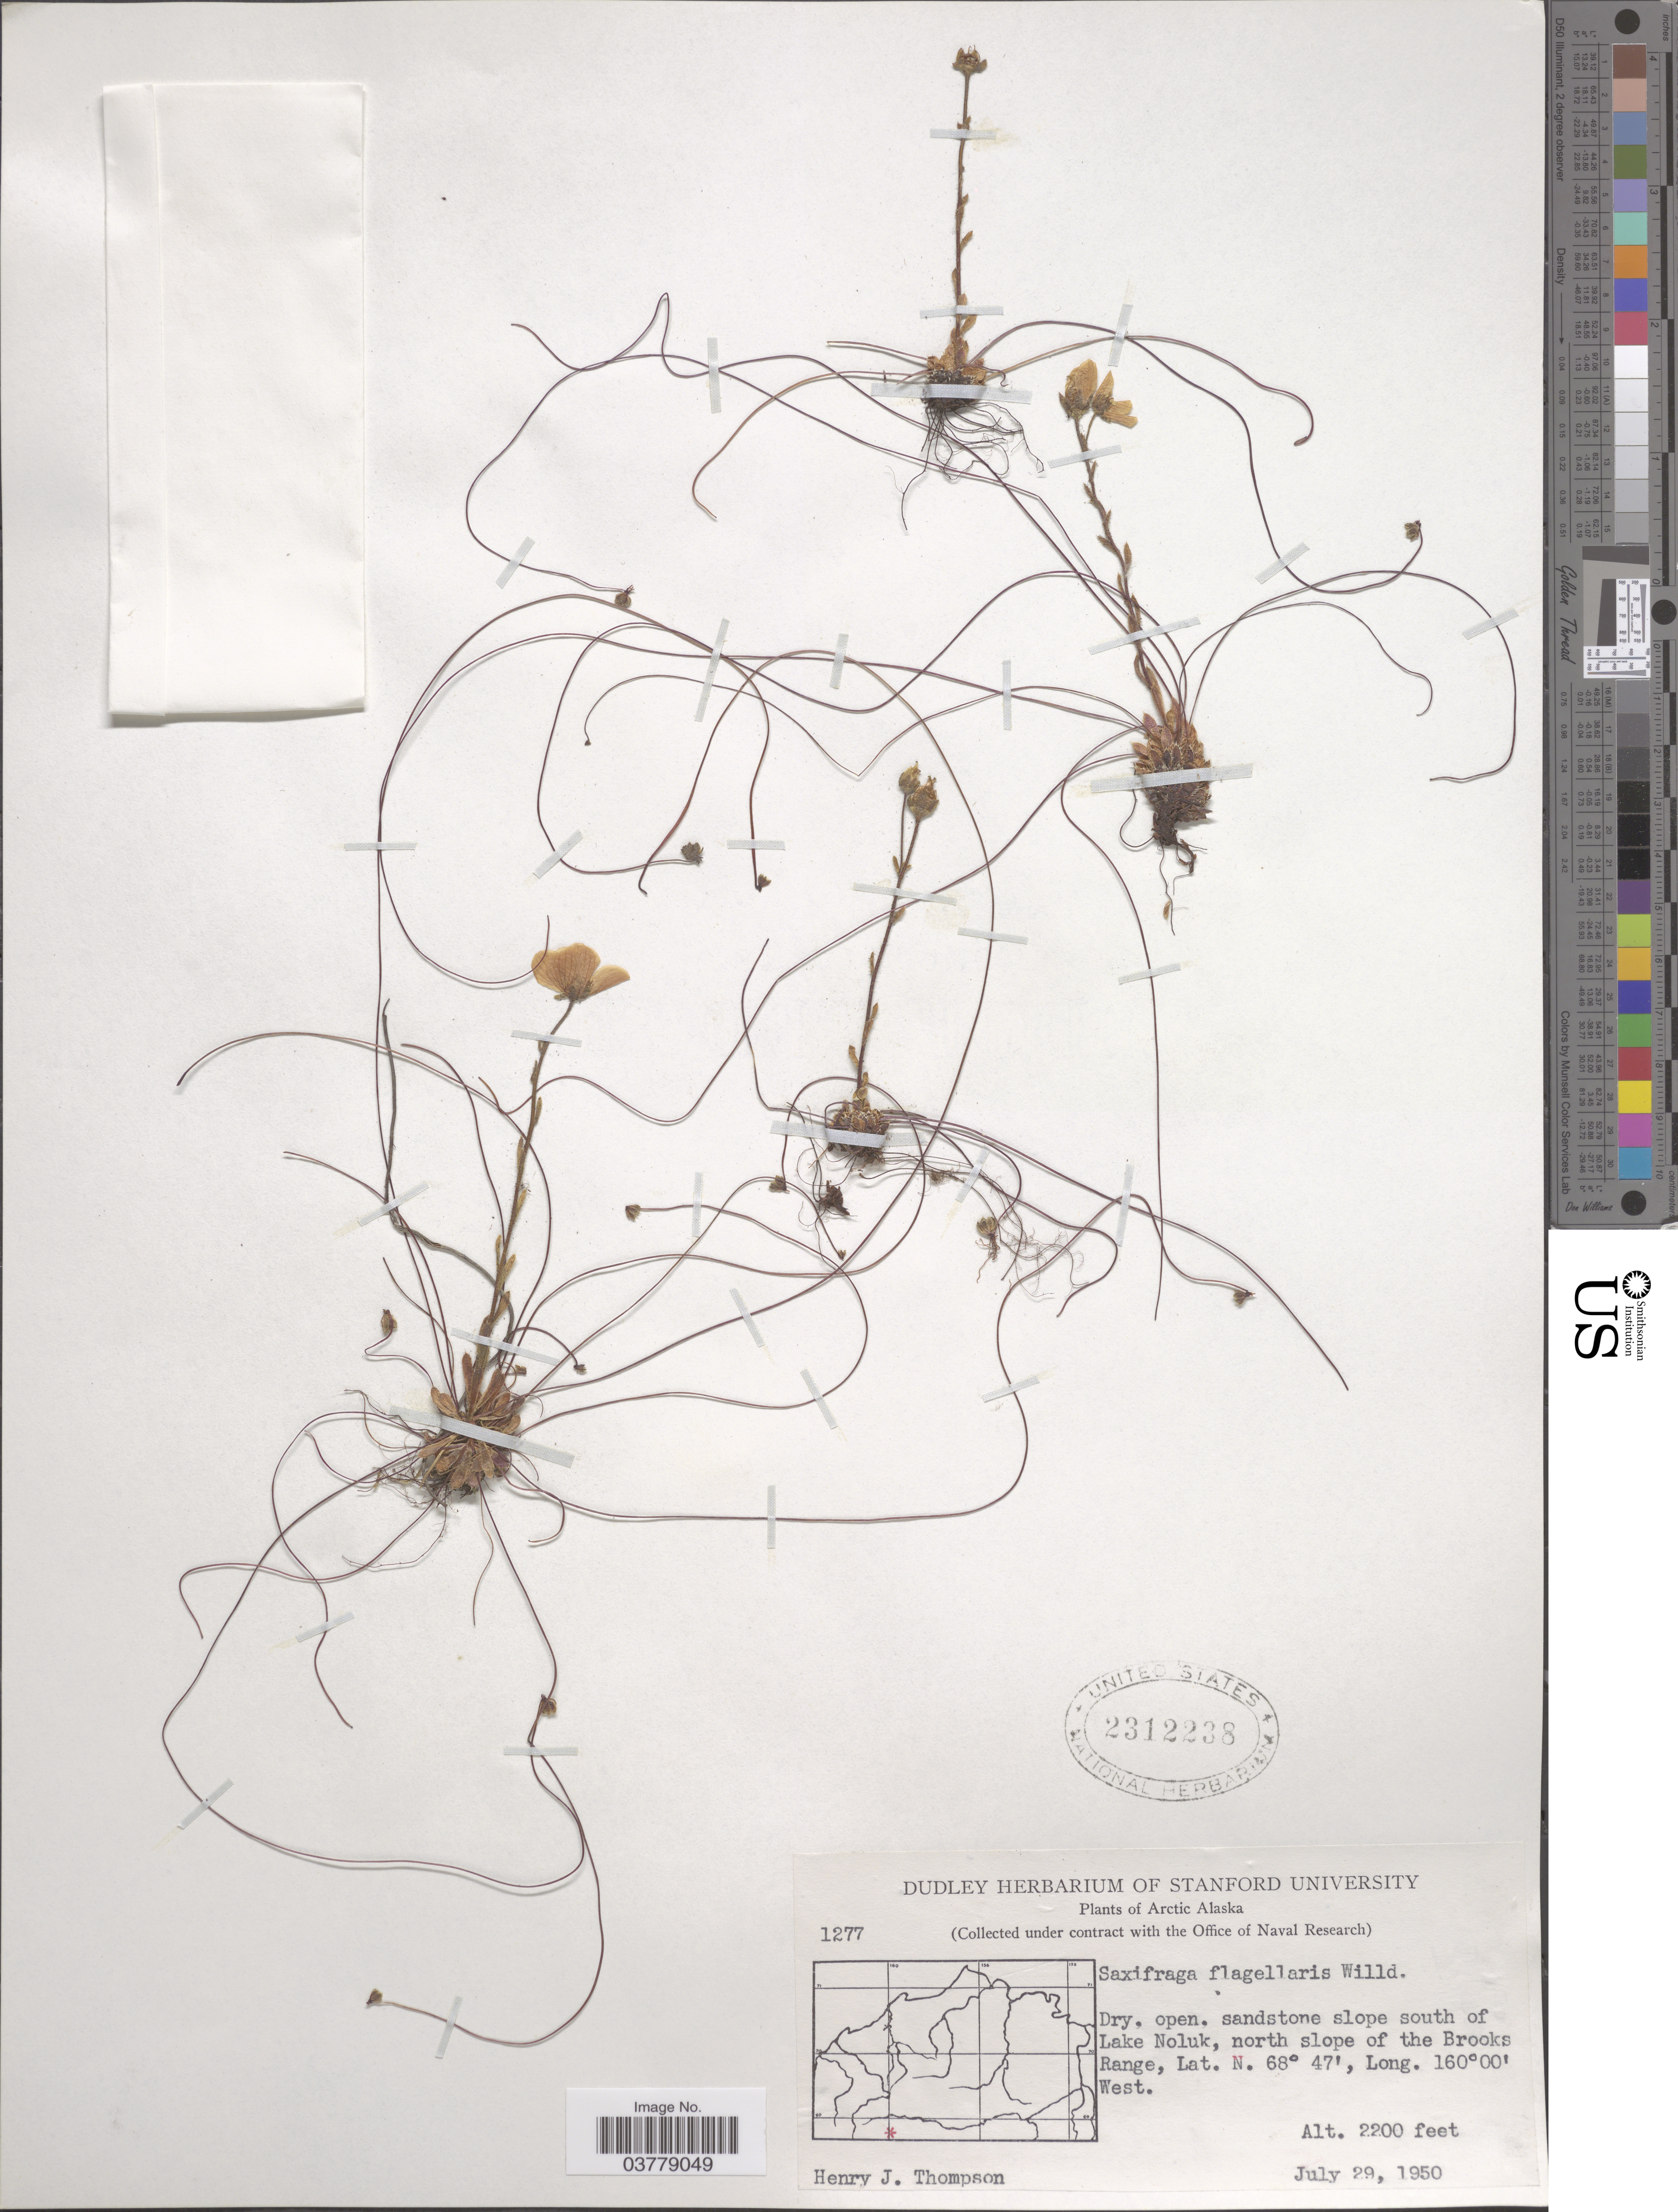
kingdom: Plantae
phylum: Tracheophyta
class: Magnoliopsida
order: Saxifragales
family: Saxifragaceae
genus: Saxifraga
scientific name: Saxifraga flagellaris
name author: Willd. ex Sternb.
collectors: H. J. Thompson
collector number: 1277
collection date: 1950-07-29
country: United States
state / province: Alaska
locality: Arctic Alaska. Slope south of Lake Noluk, north slope of the Brooks Range.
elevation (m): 671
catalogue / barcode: US 2312238